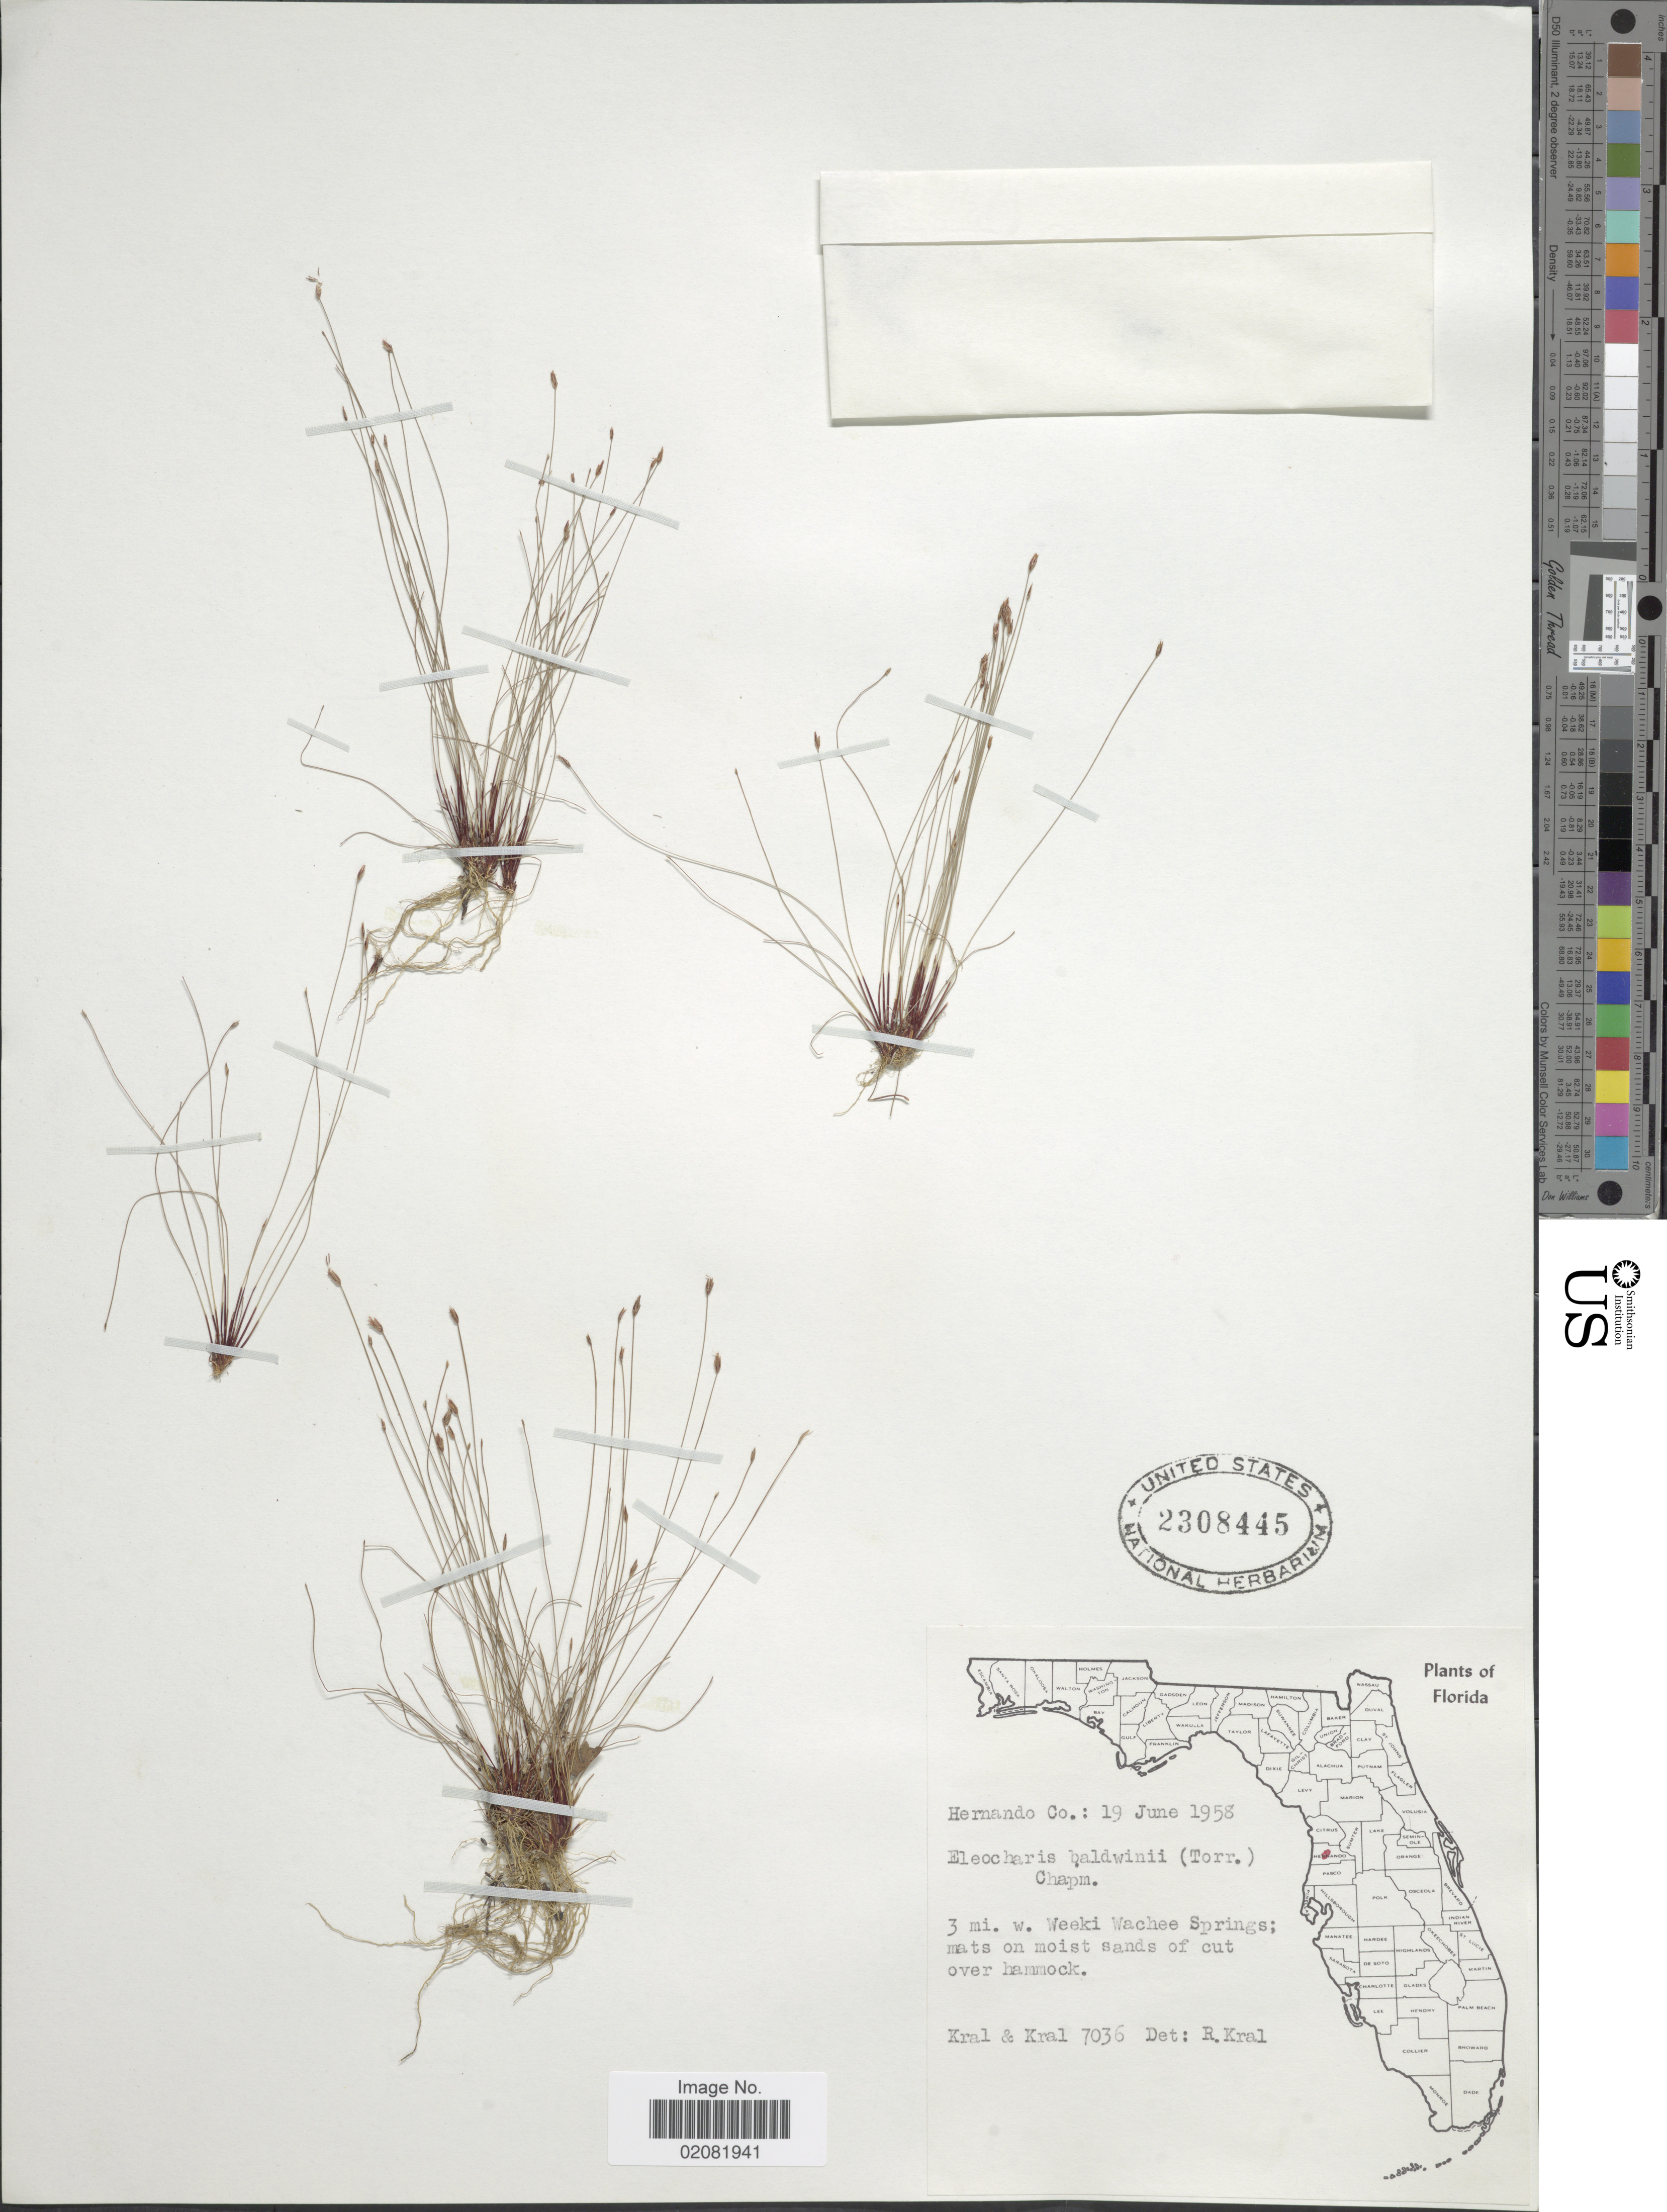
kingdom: Plantae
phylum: Tracheophyta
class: Liliopsida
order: Poales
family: Cyperaceae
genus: Eleocharis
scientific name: Eleocharis baldwinii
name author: (Torr.) Chapm.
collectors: -- Kral & -- Kral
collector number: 7036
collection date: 1958-06-19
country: United States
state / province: Florida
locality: Hernando Co. 3 mi. w. Weeki Wachee Springs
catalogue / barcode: US 2308445